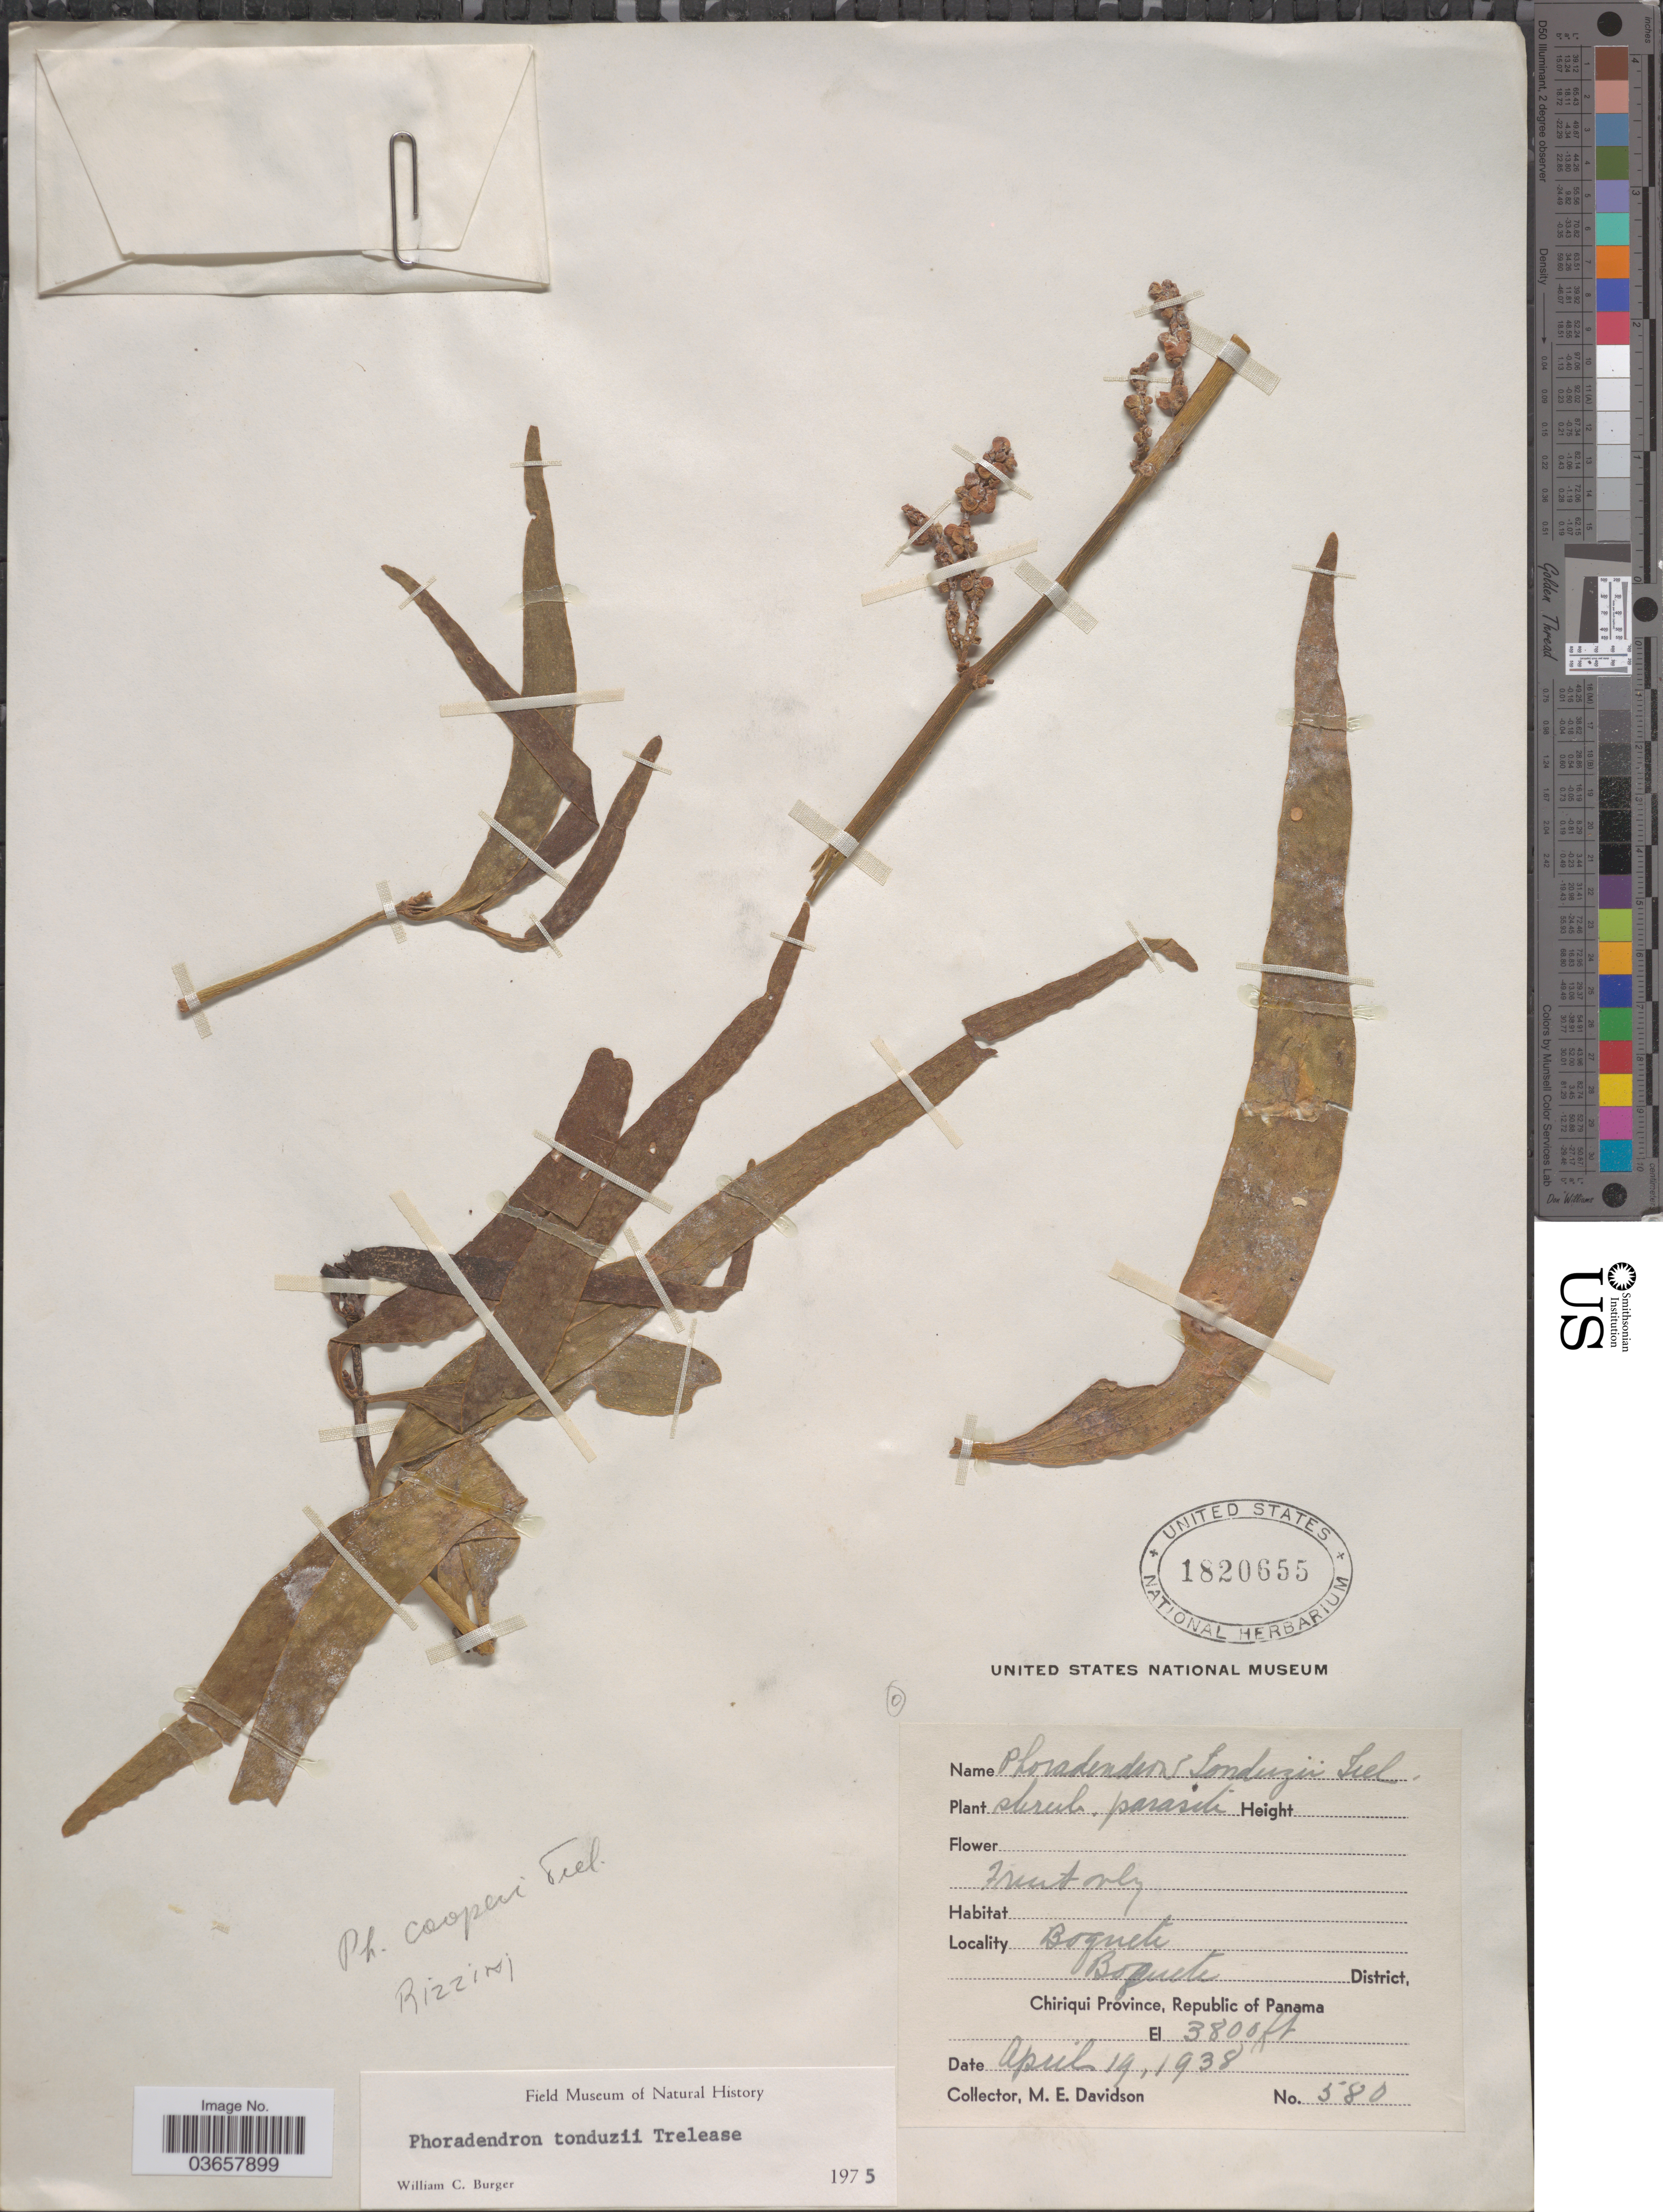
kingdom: Plantae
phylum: Tracheophyta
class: Magnoliopsida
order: Santalales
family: Viscaceae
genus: Phoradendron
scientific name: Phoradendron tonduzii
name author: Trel.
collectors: M. E. Davidson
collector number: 580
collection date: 1938-04-19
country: Panama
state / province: Chiriqui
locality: Boquete, Boquete District. Republic of Panama.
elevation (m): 1158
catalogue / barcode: US 1820655